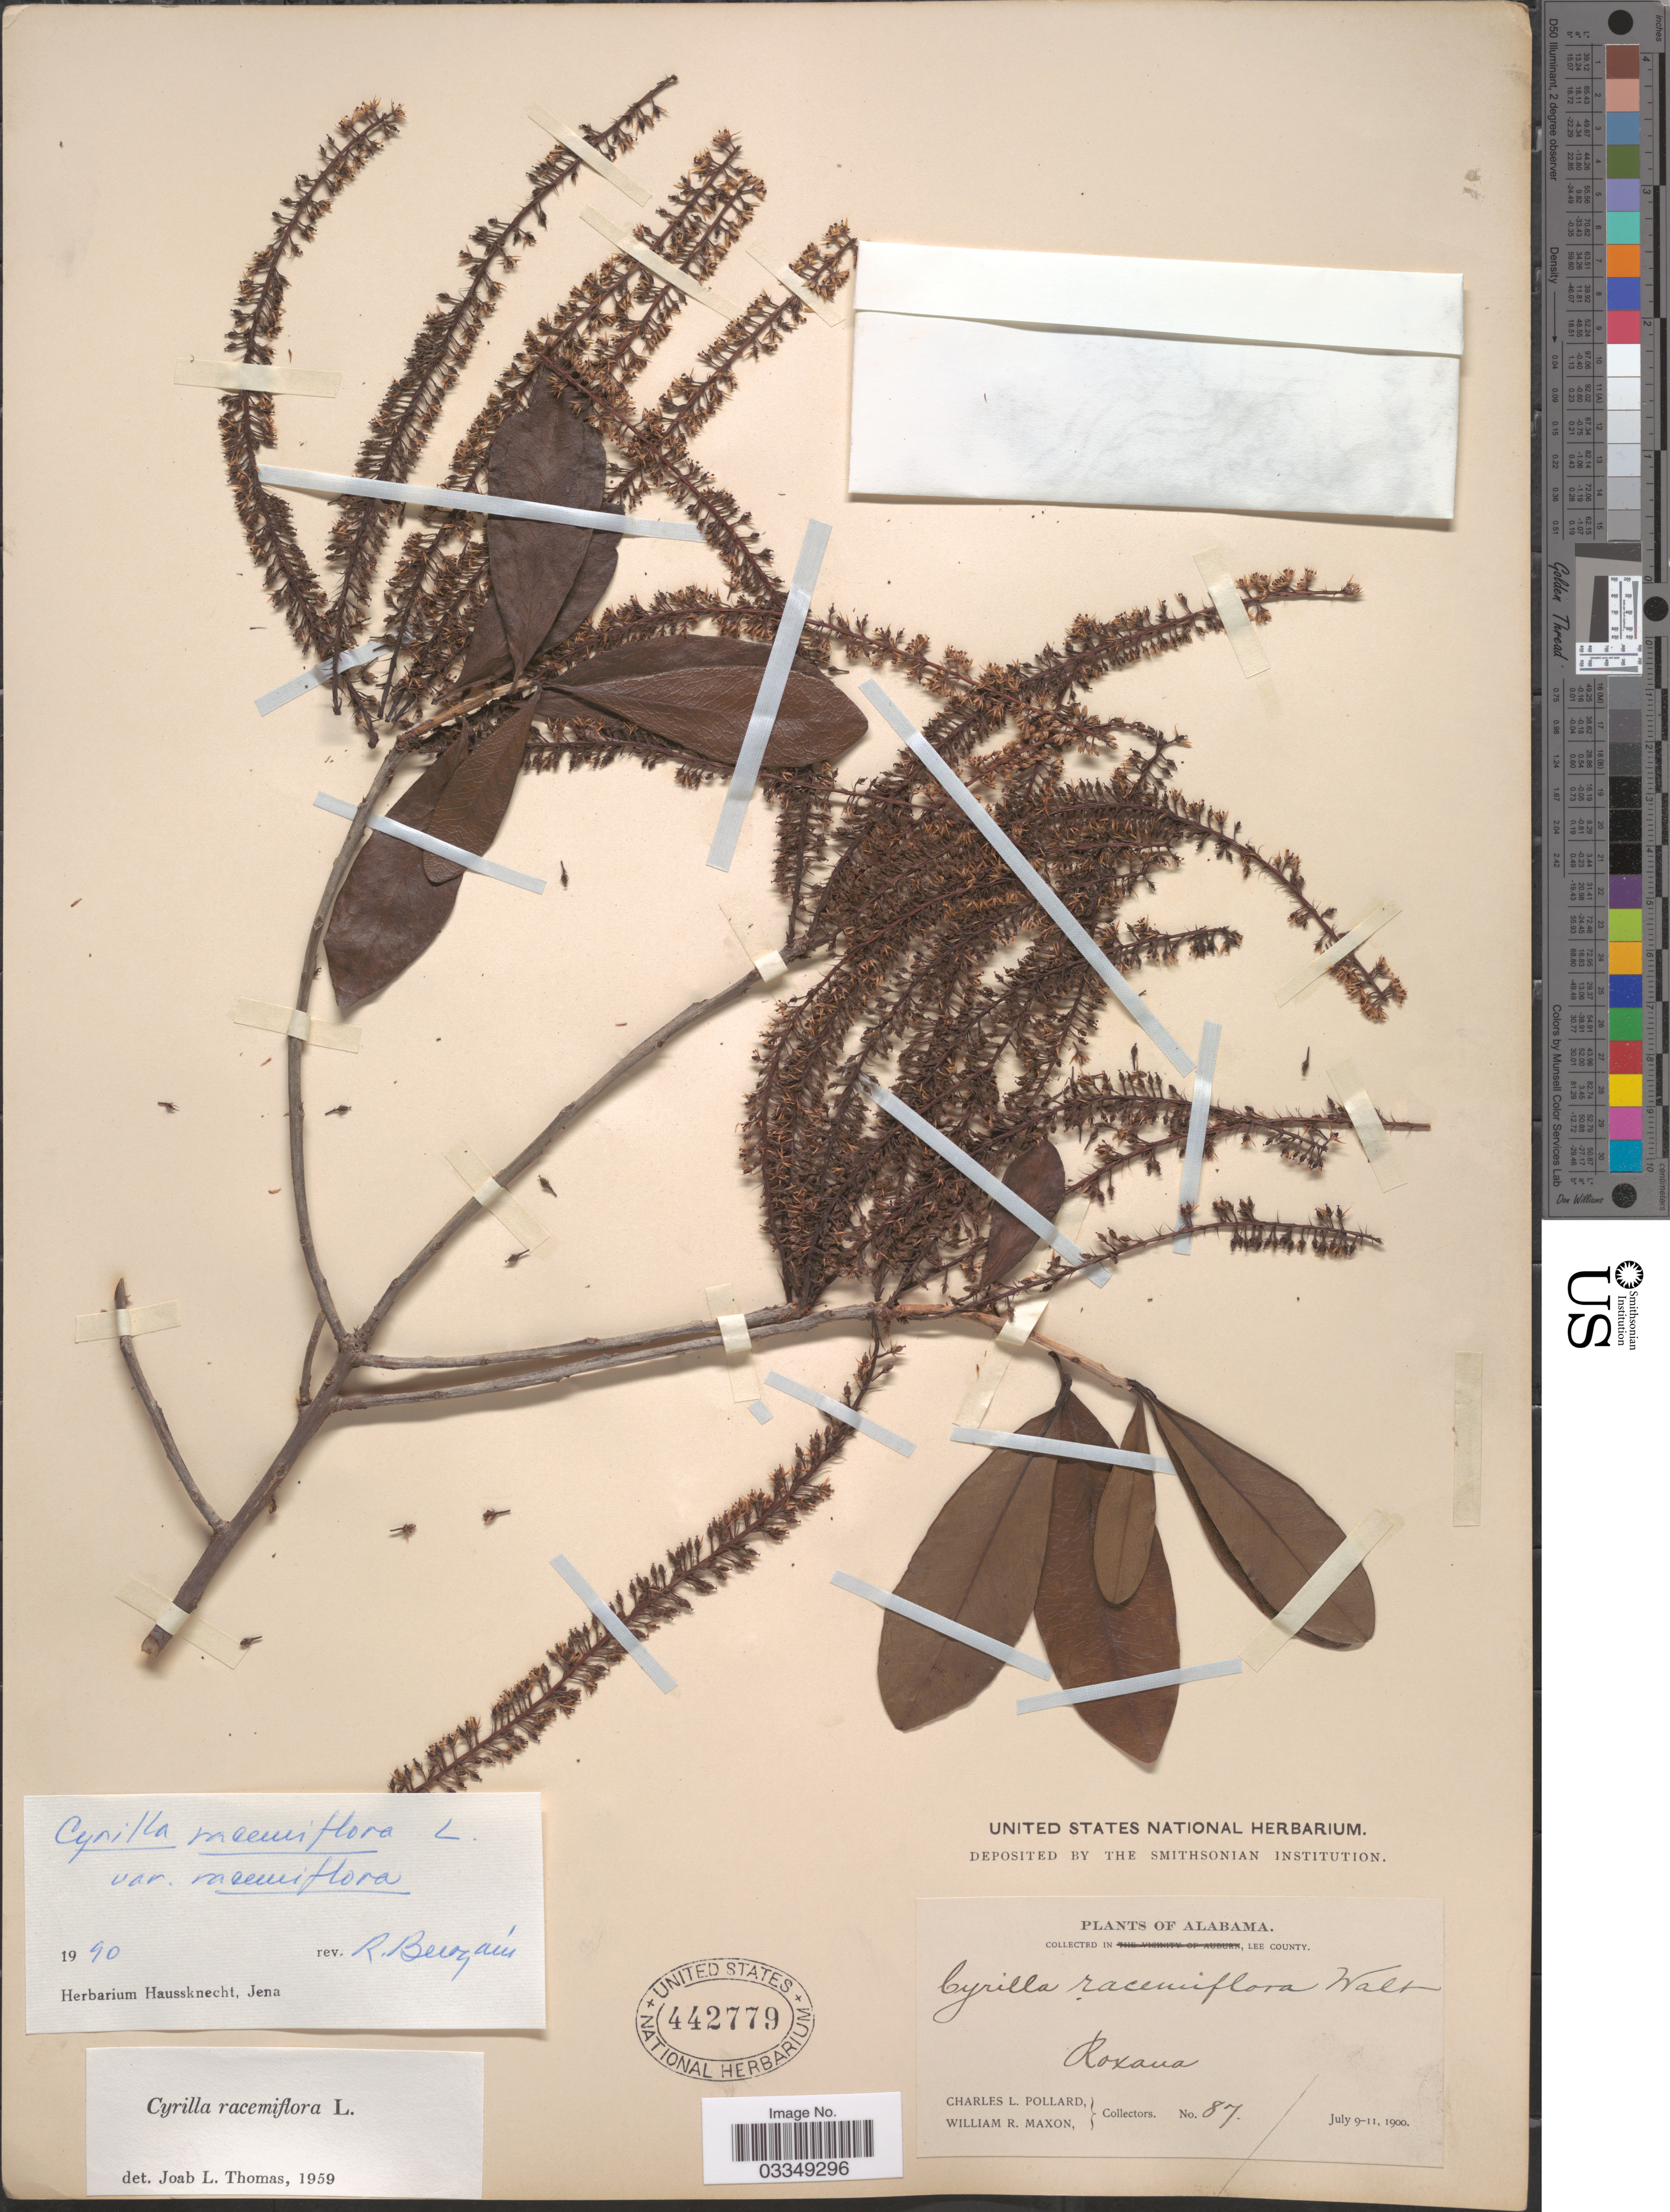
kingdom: Plantae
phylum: Tracheophyta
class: Magnoliopsida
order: Ericales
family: Cyrillaceae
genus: Cyrilla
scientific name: Cyrilla racemiflora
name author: L.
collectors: C. L. Pollard & W. R. Maxon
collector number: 87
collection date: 1900-07-09/1900-07-11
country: United States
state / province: Alabama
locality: Lee County. Roxana.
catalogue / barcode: US 442779